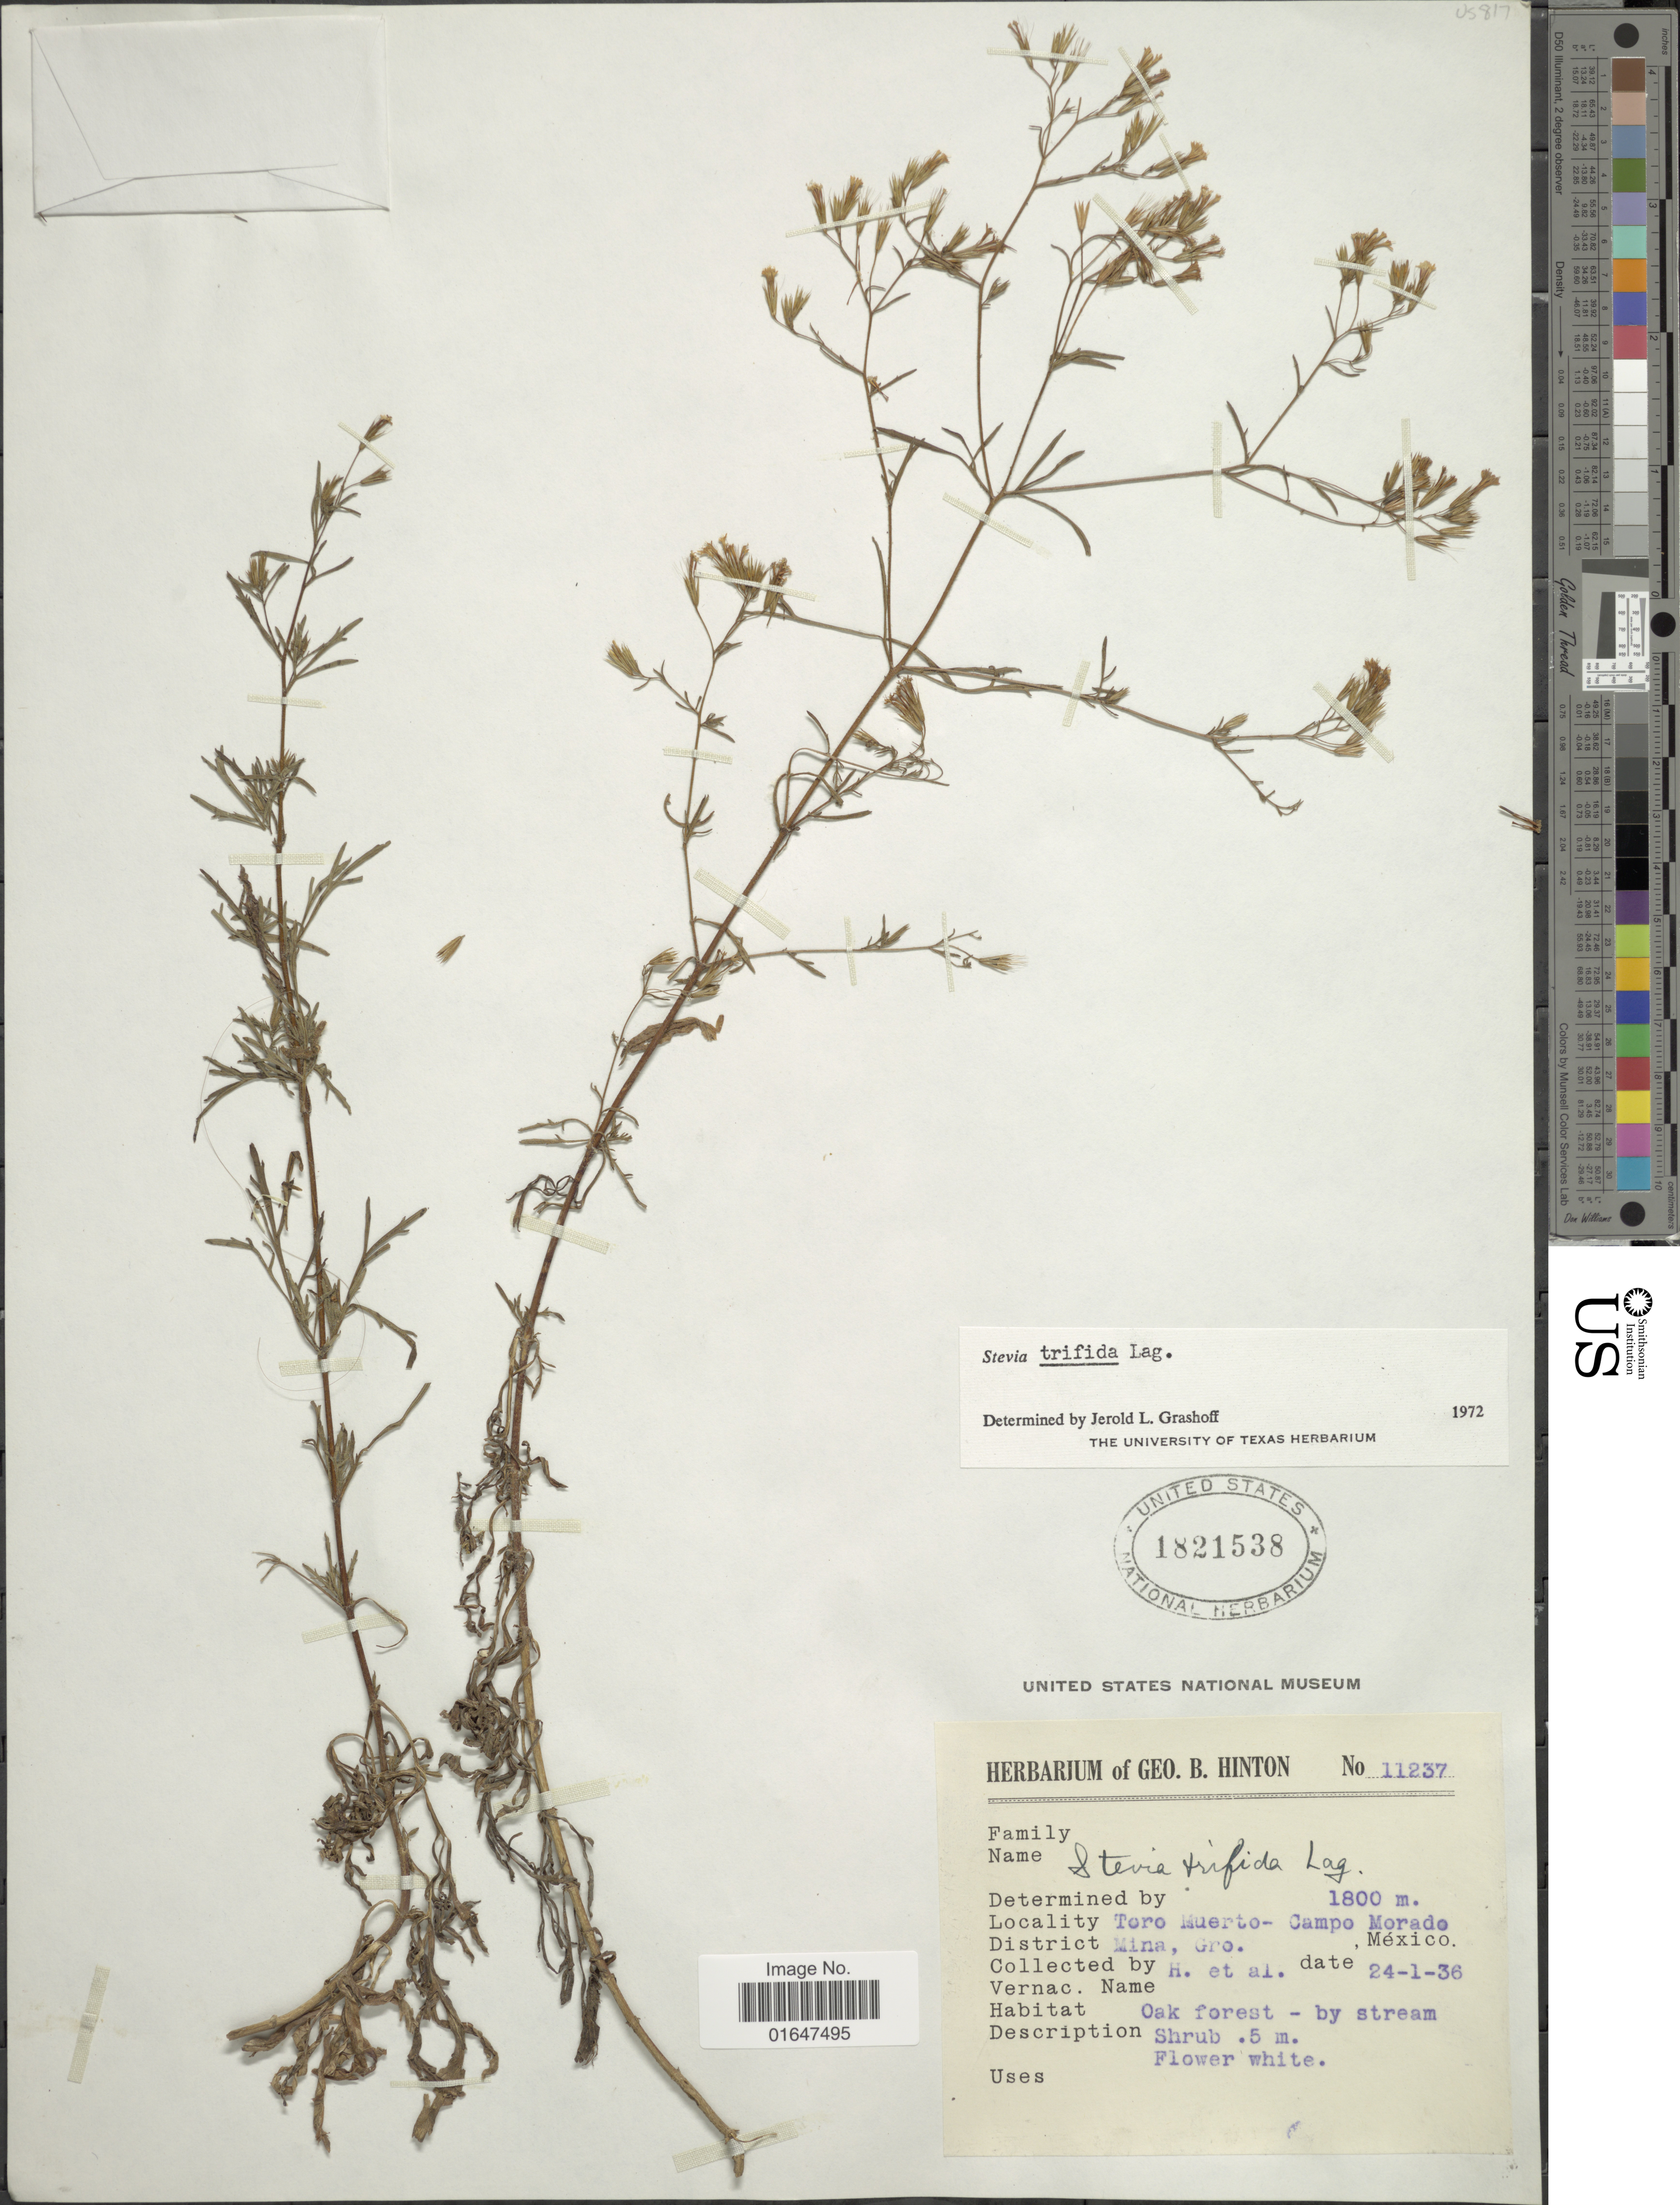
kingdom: Plantae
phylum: Tracheophyta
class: Magnoliopsida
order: Asterales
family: Asteraceae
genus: Stevia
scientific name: Stevia trifida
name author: Lag.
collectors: G. B. Hinton & et al.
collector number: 11237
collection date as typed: Transcribed d/m/y: 24/1/36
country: Mexico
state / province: Guerrero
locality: Toto Muerto, Campo Morado, District Mina, Gro.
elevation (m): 1800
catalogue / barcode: US 1821538